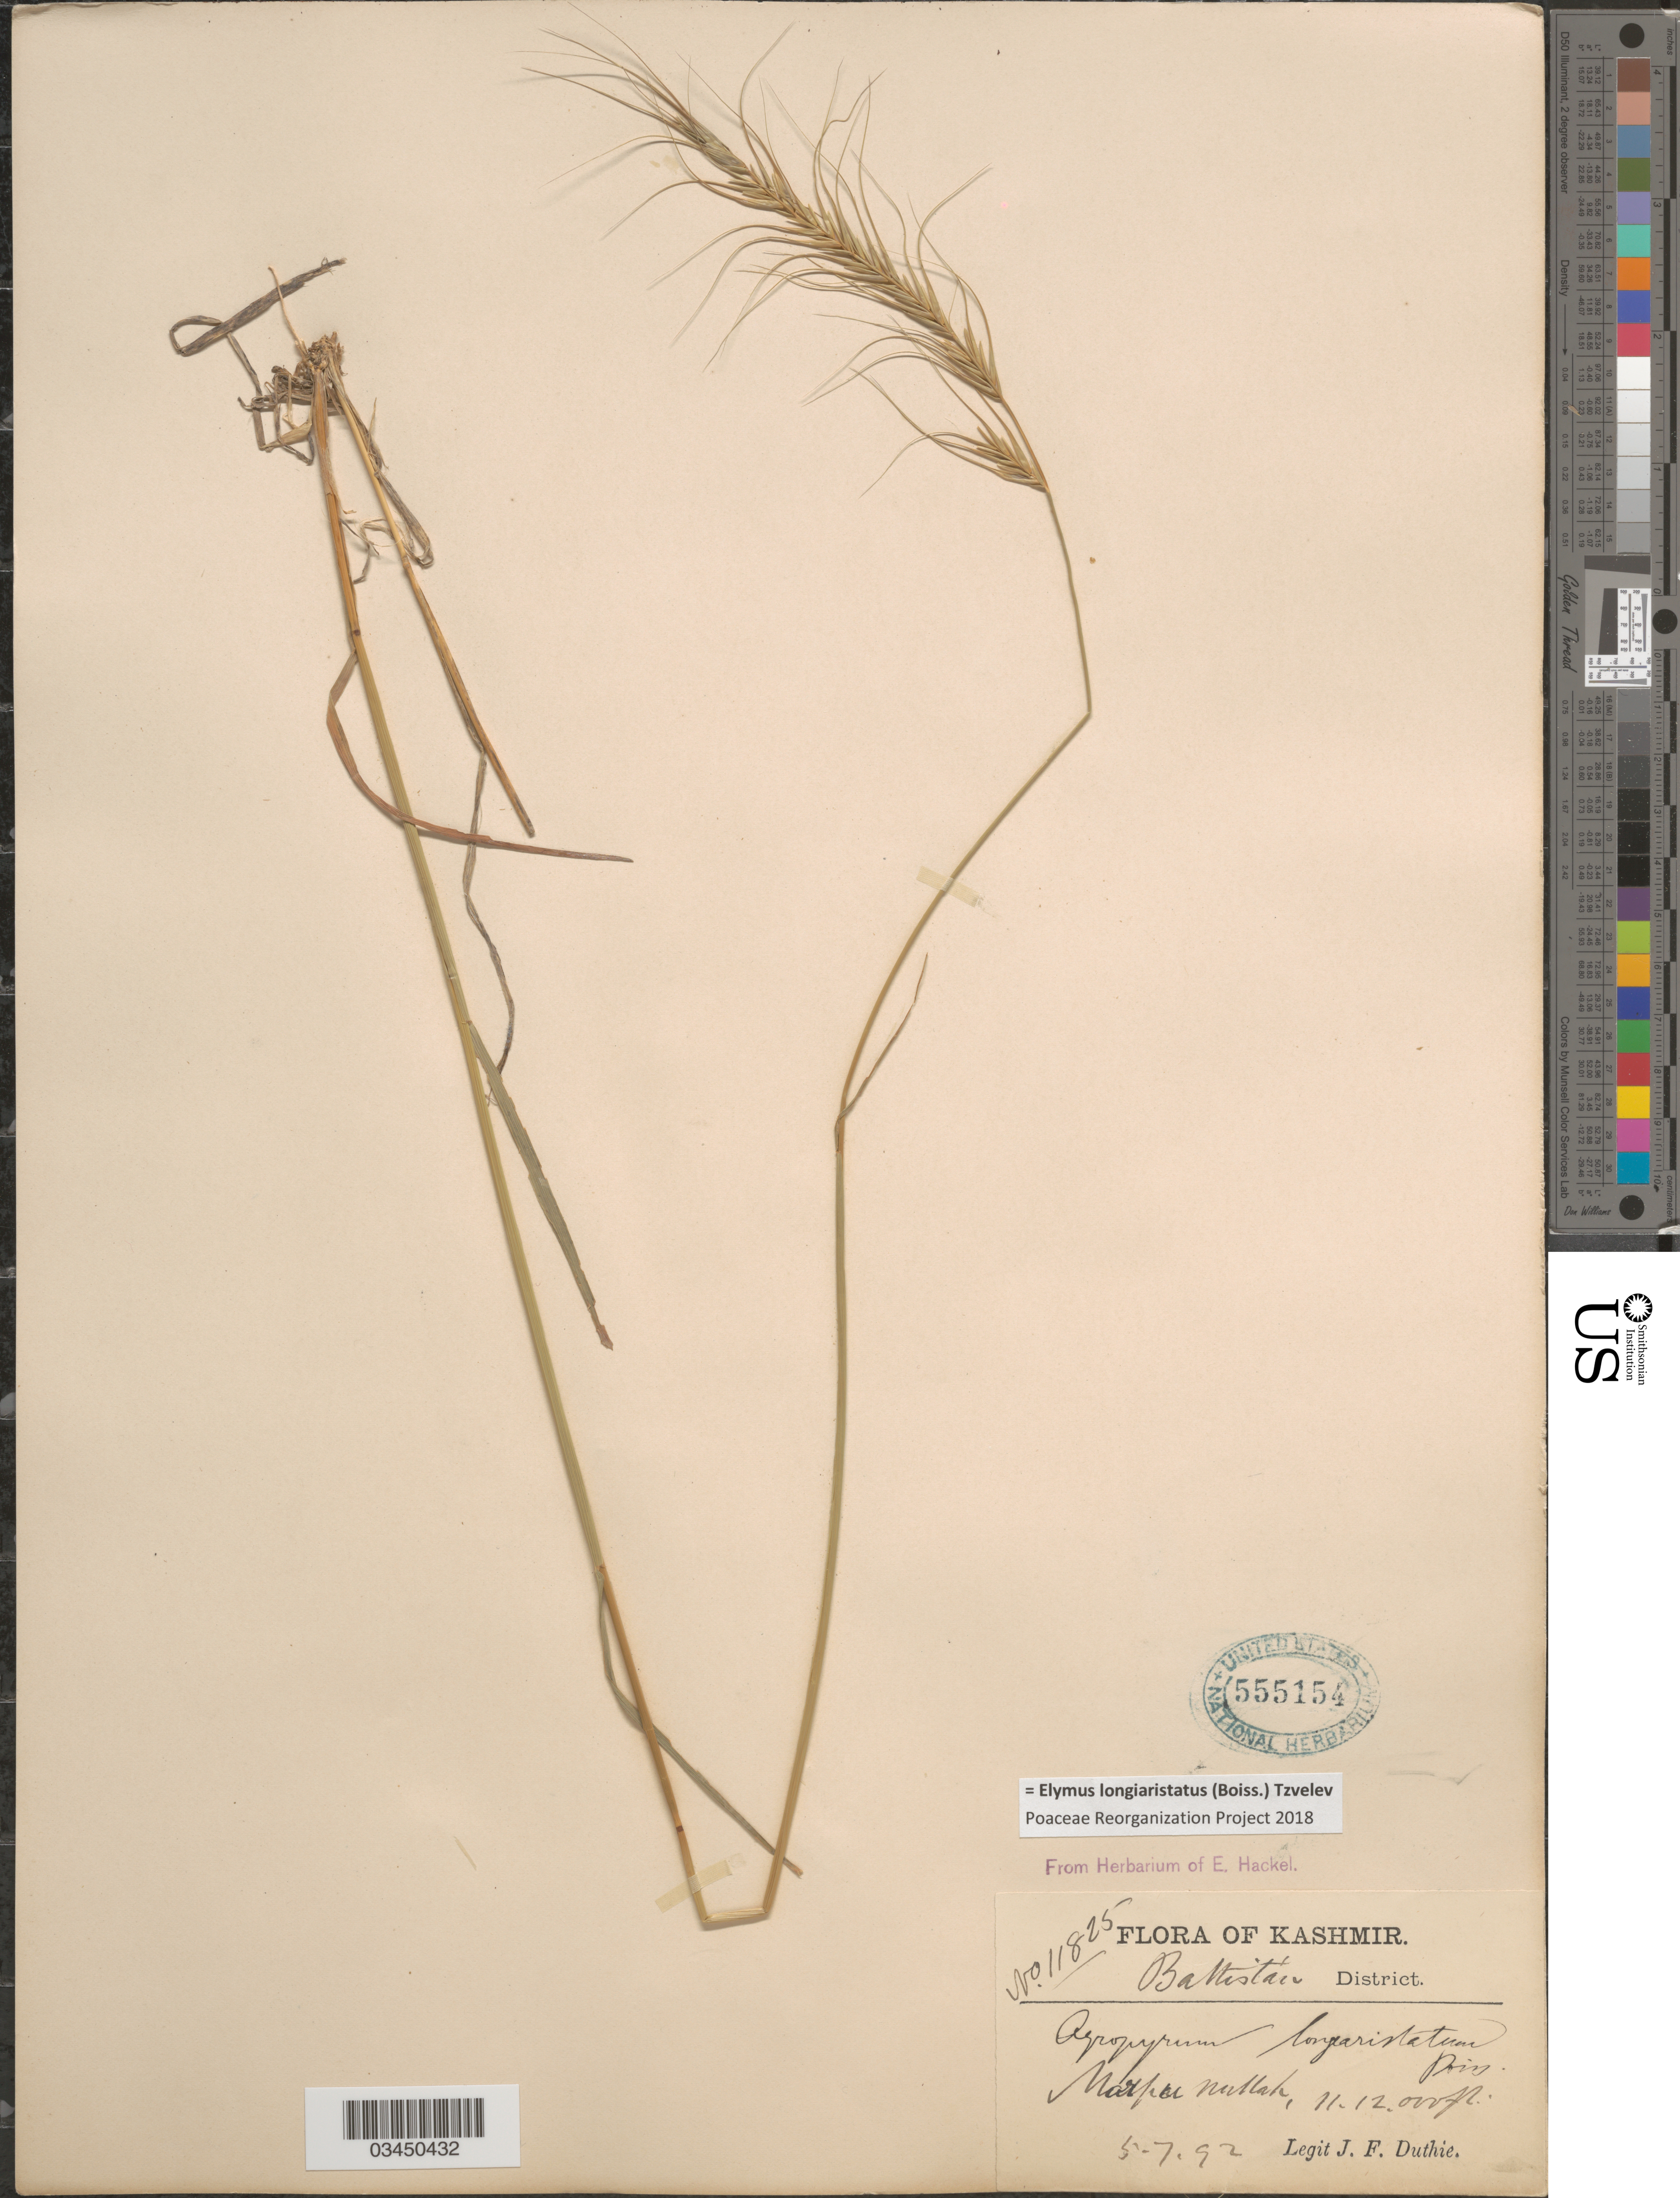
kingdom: Plantae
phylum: Tracheophyta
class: Liliopsida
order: Poales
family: Poaceae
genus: Elymus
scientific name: Elymus longiaristatus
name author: (Boiss.) Tzvelev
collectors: J. F. Duthie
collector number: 11825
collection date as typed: Transcribed d/m/y: 5/7/92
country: India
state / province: Jammu and Kashmir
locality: Kashmir. Baltistan District. Narpu Nullah.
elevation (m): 3353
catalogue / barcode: US 555154